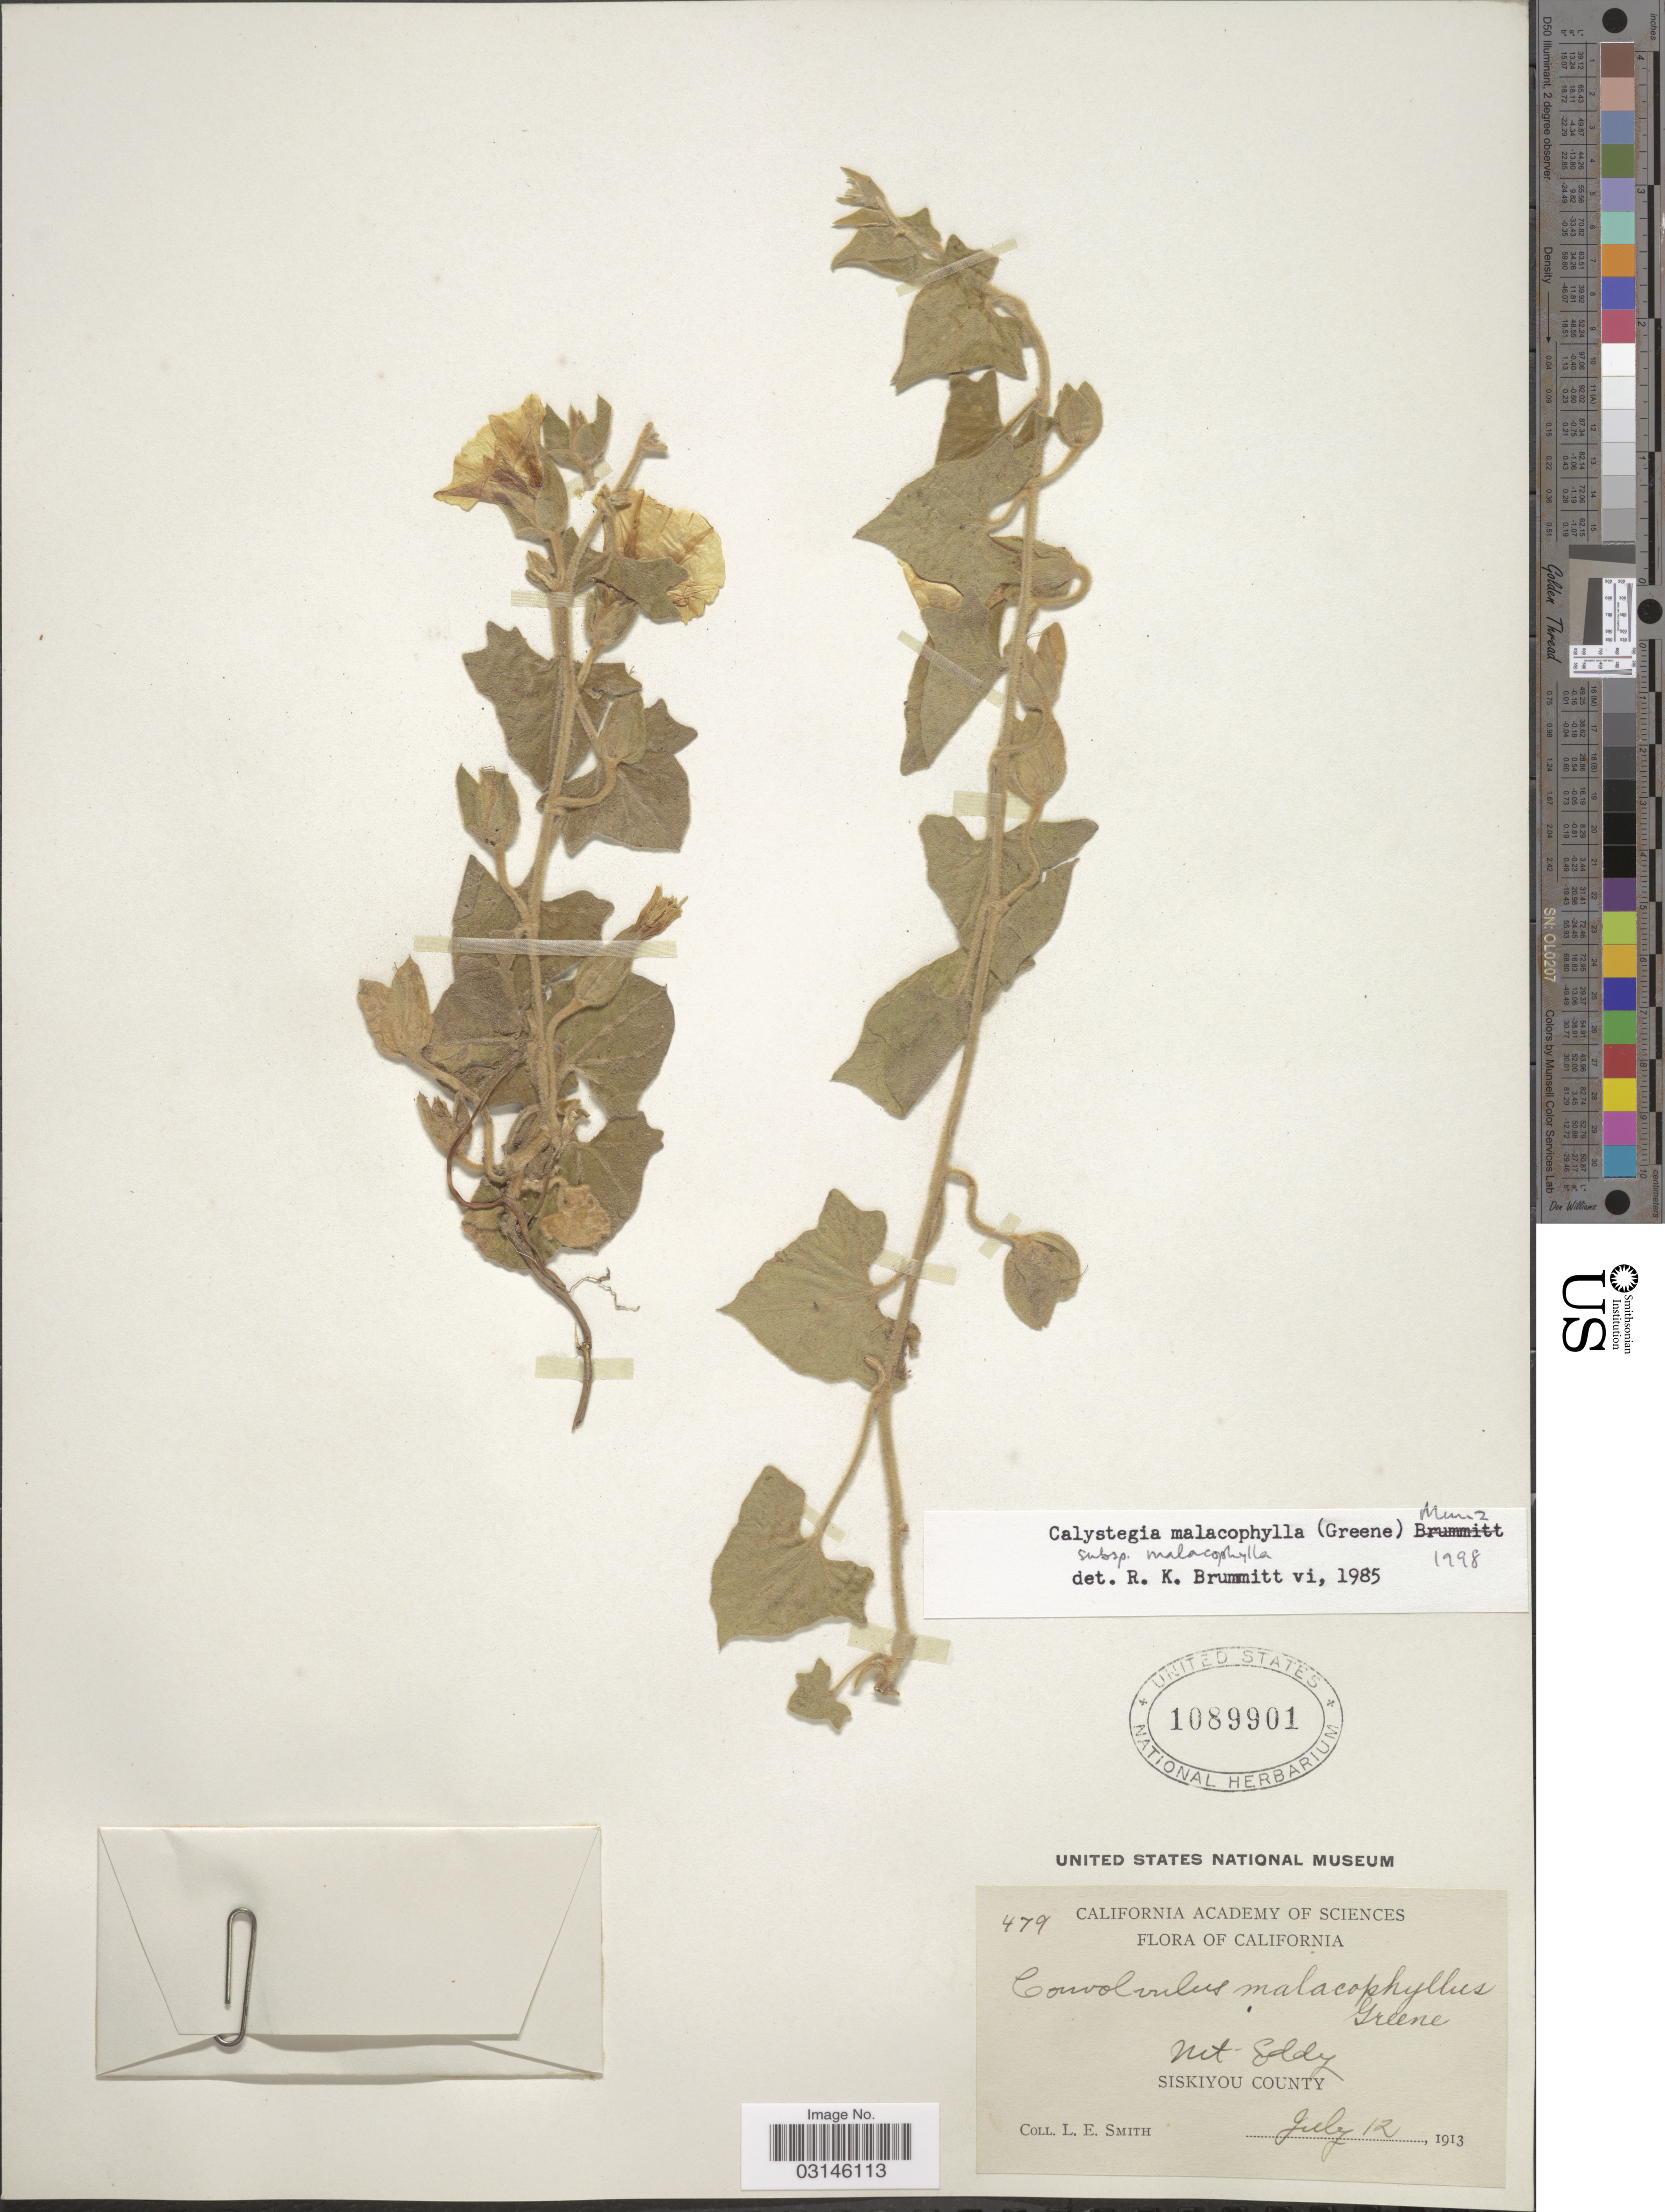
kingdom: Plantae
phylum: Tracheophyta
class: Magnoliopsida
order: Solanales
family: Convolvulaceae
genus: Calystegia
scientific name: Calystegia malacophylla subsp. malacophylla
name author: (Greene) Munz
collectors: L. E. Smith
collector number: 479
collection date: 1913-07-12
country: United States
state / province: California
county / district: Siskiyou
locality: Mt. Eddy. Siskiyou County.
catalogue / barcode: US 1089901